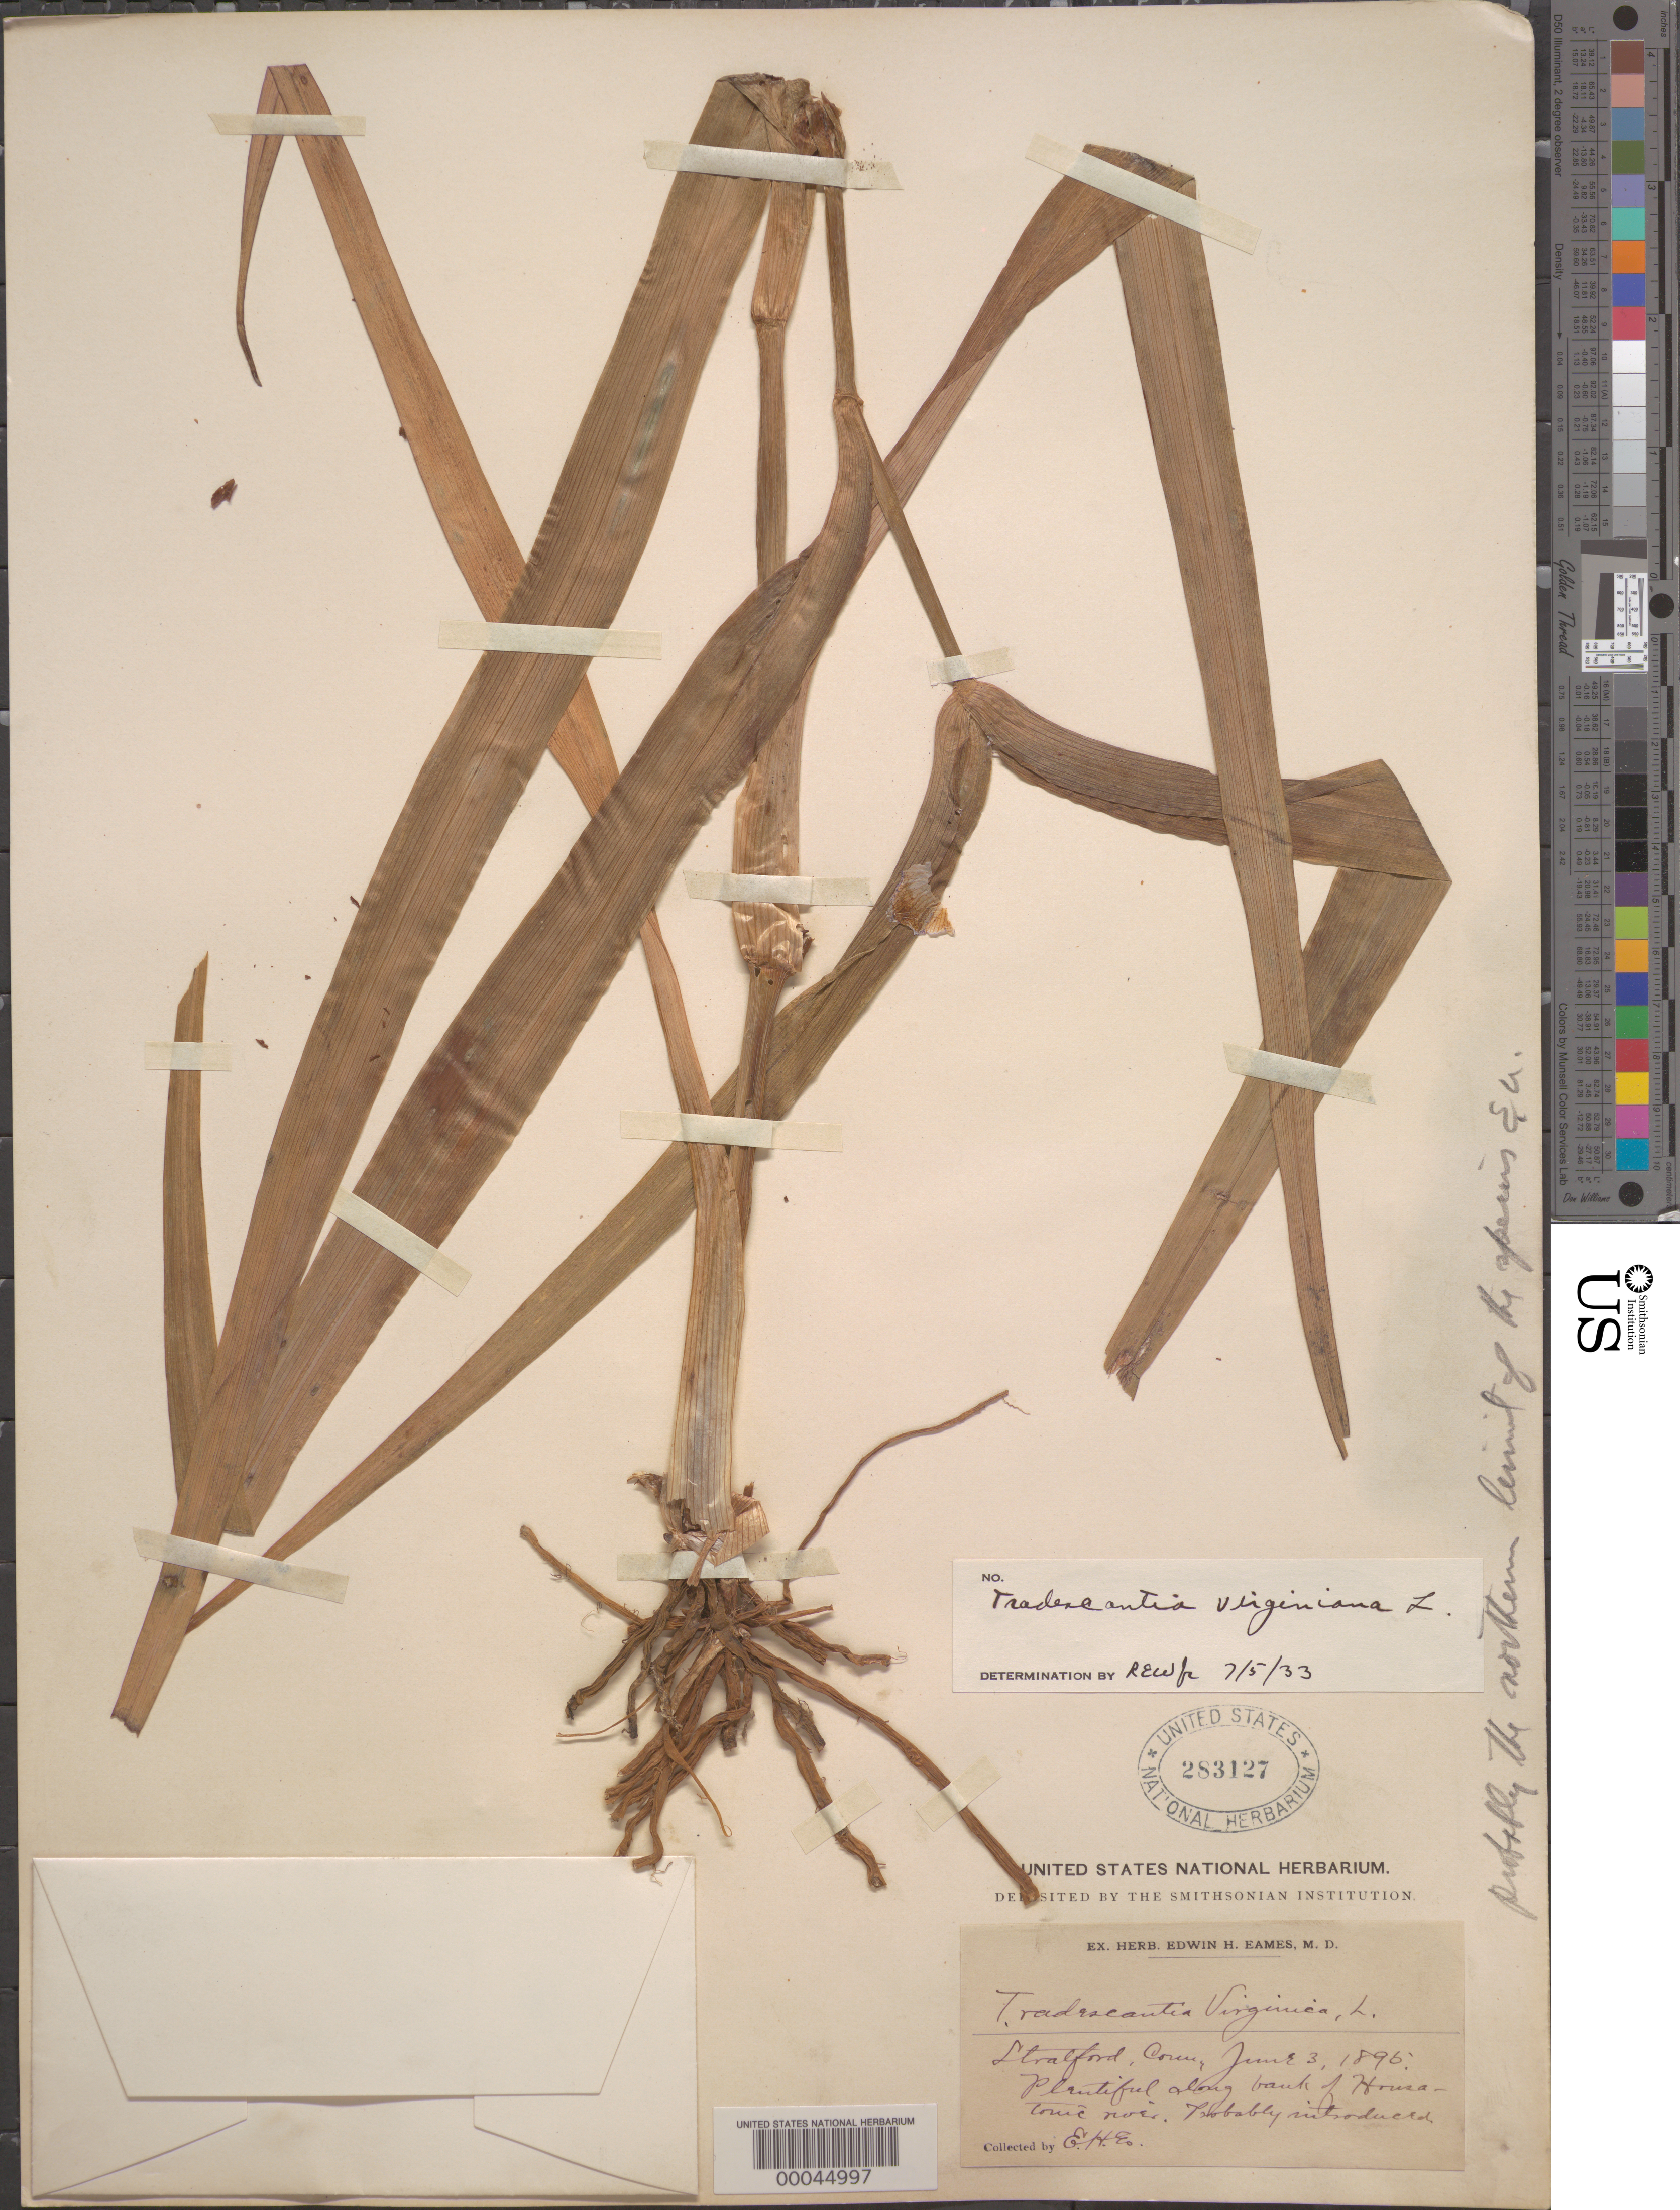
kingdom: Plantae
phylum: Tracheophyta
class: Liliopsida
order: Commelinales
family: Commelinaceae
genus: Tradescantia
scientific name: Tradescantia virginiana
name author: L.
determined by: Woodson, R. E., Jr.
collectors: E. H. Eames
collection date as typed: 03 Jun 1895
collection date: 1895-06-03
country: United States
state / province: Connecticut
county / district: Fairfield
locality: Housatonic river (stratford)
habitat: Riverbank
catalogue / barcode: US 283127